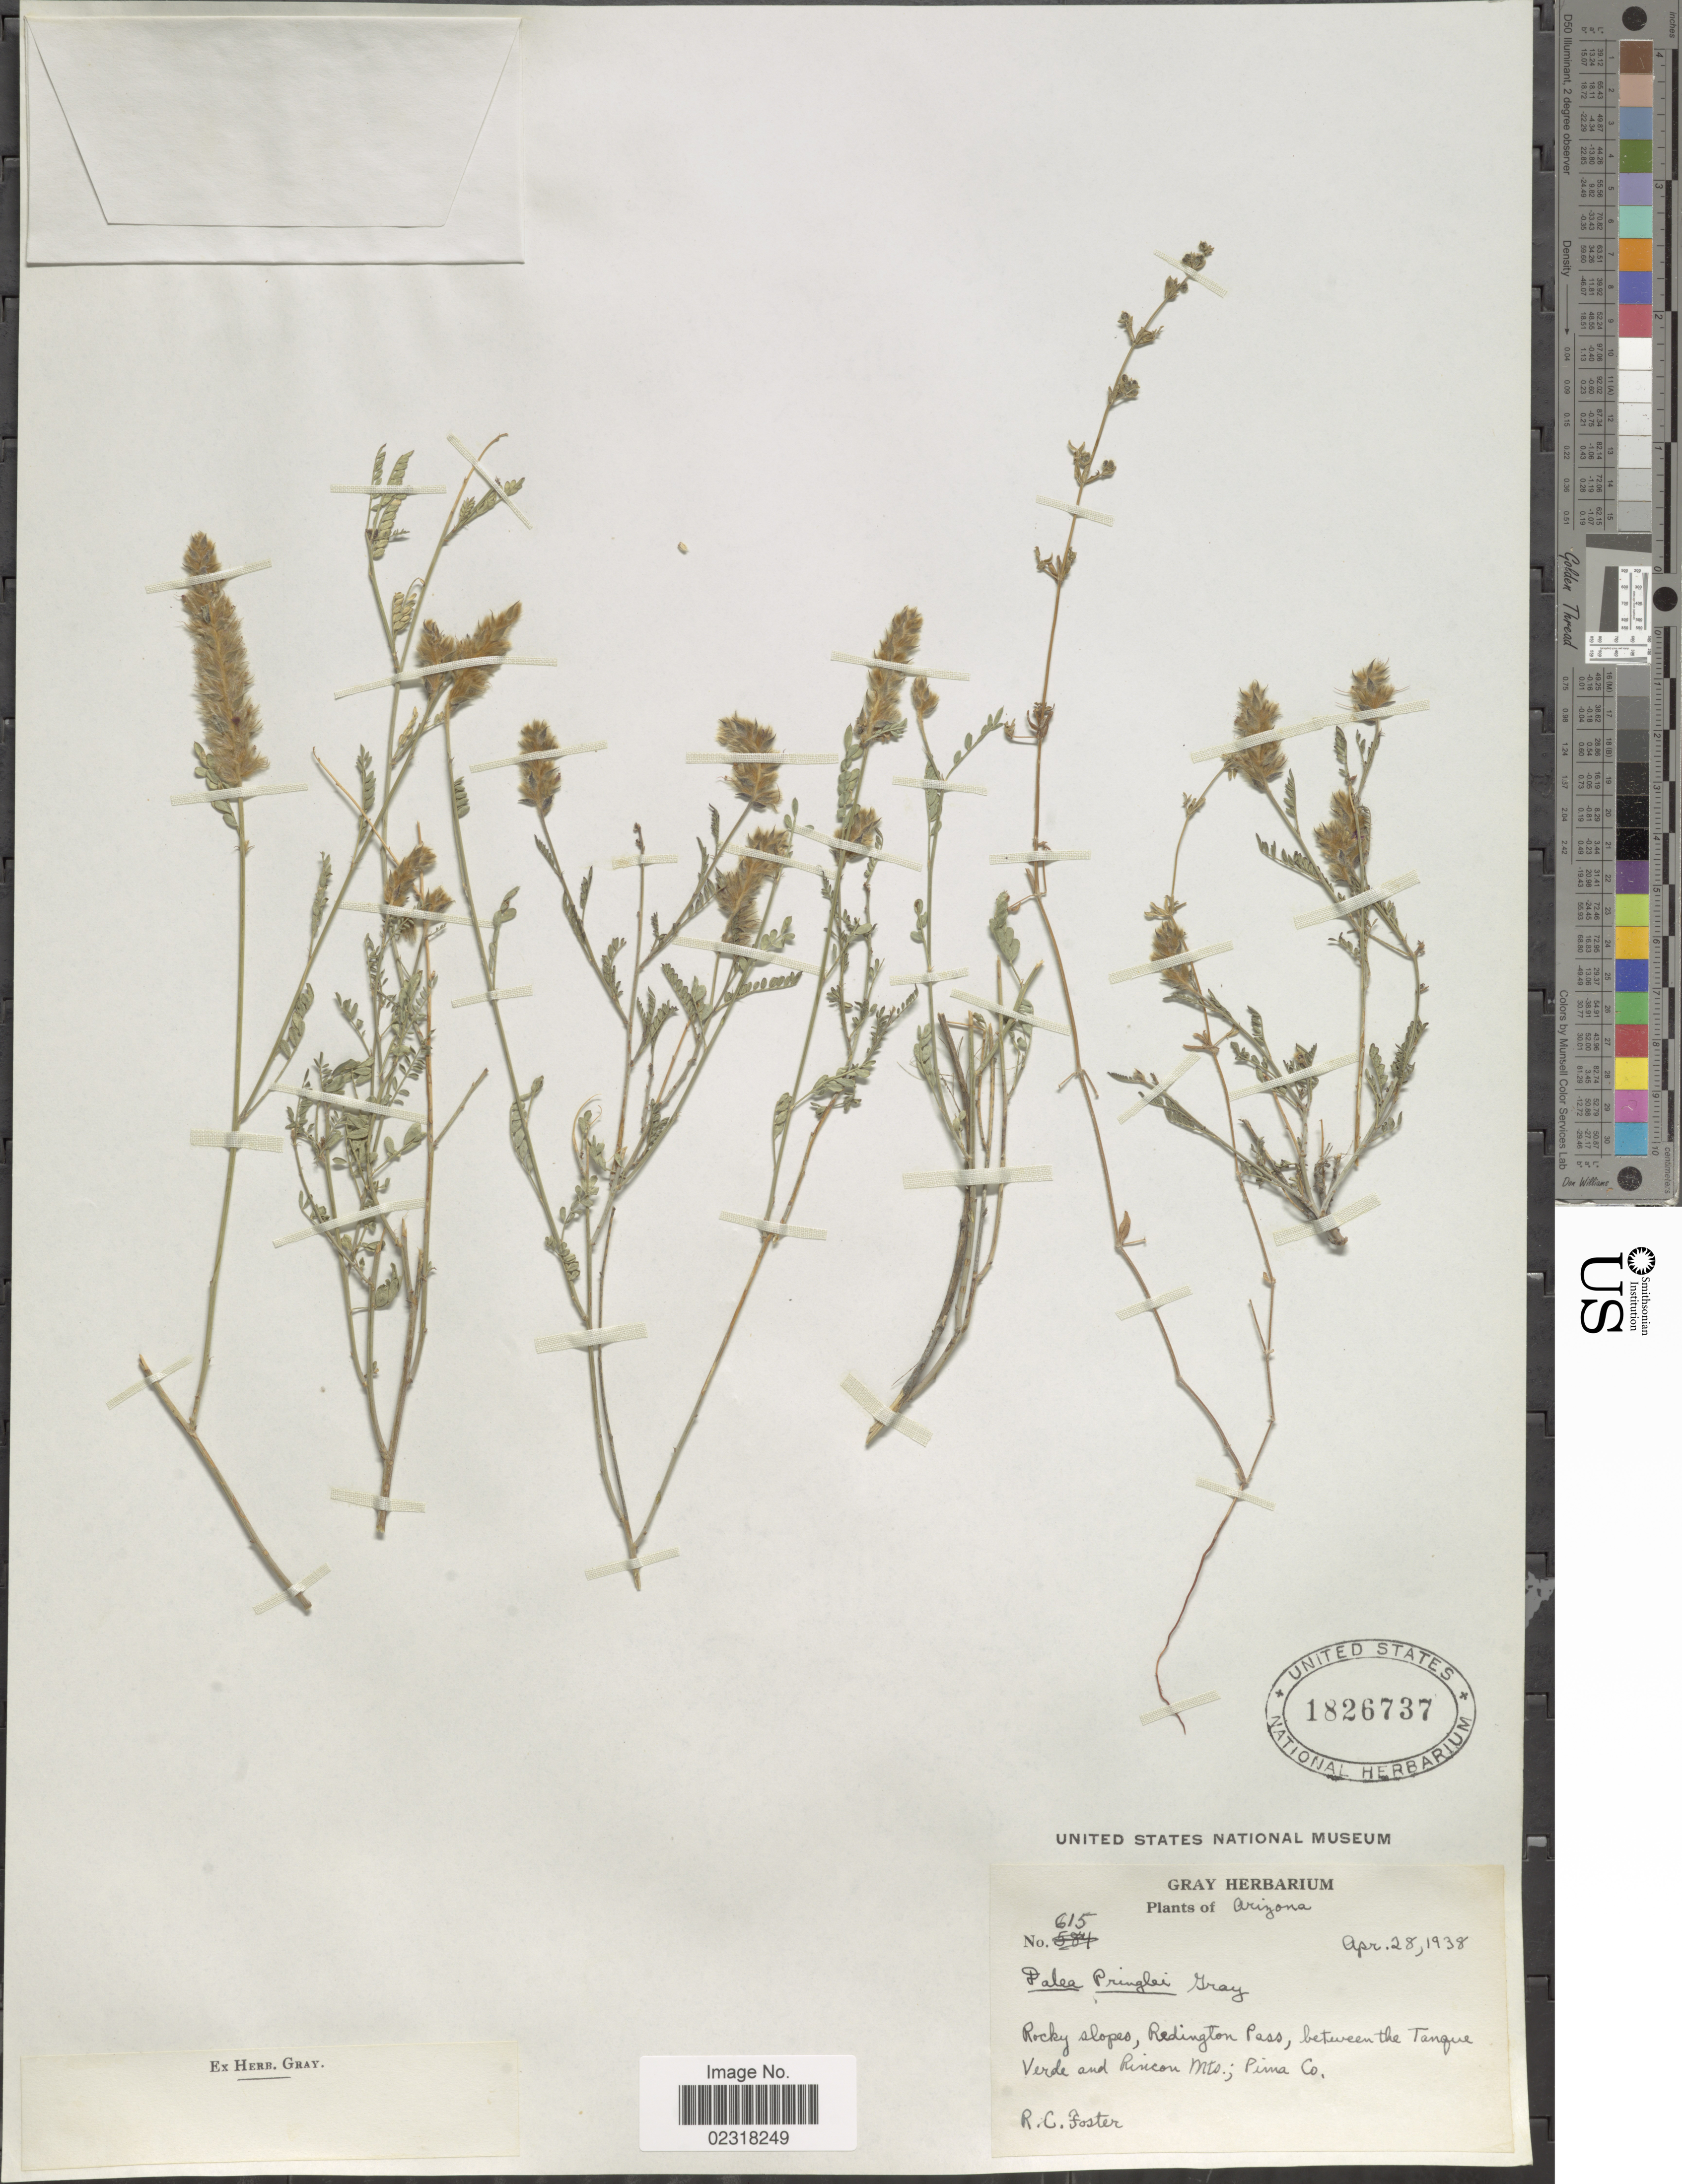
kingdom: Plantae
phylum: Tracheophyta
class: Magnoliopsida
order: Fabales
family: Fabaceae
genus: Dalea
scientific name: Dalea pringlei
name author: A. Gray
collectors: R. C. Foster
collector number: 615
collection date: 1938-04-28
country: United States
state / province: Arizona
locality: Rocky slopes, Redington Pass, between the Tanque Verde and Rincon Mts; Pima Co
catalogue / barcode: US 1826737